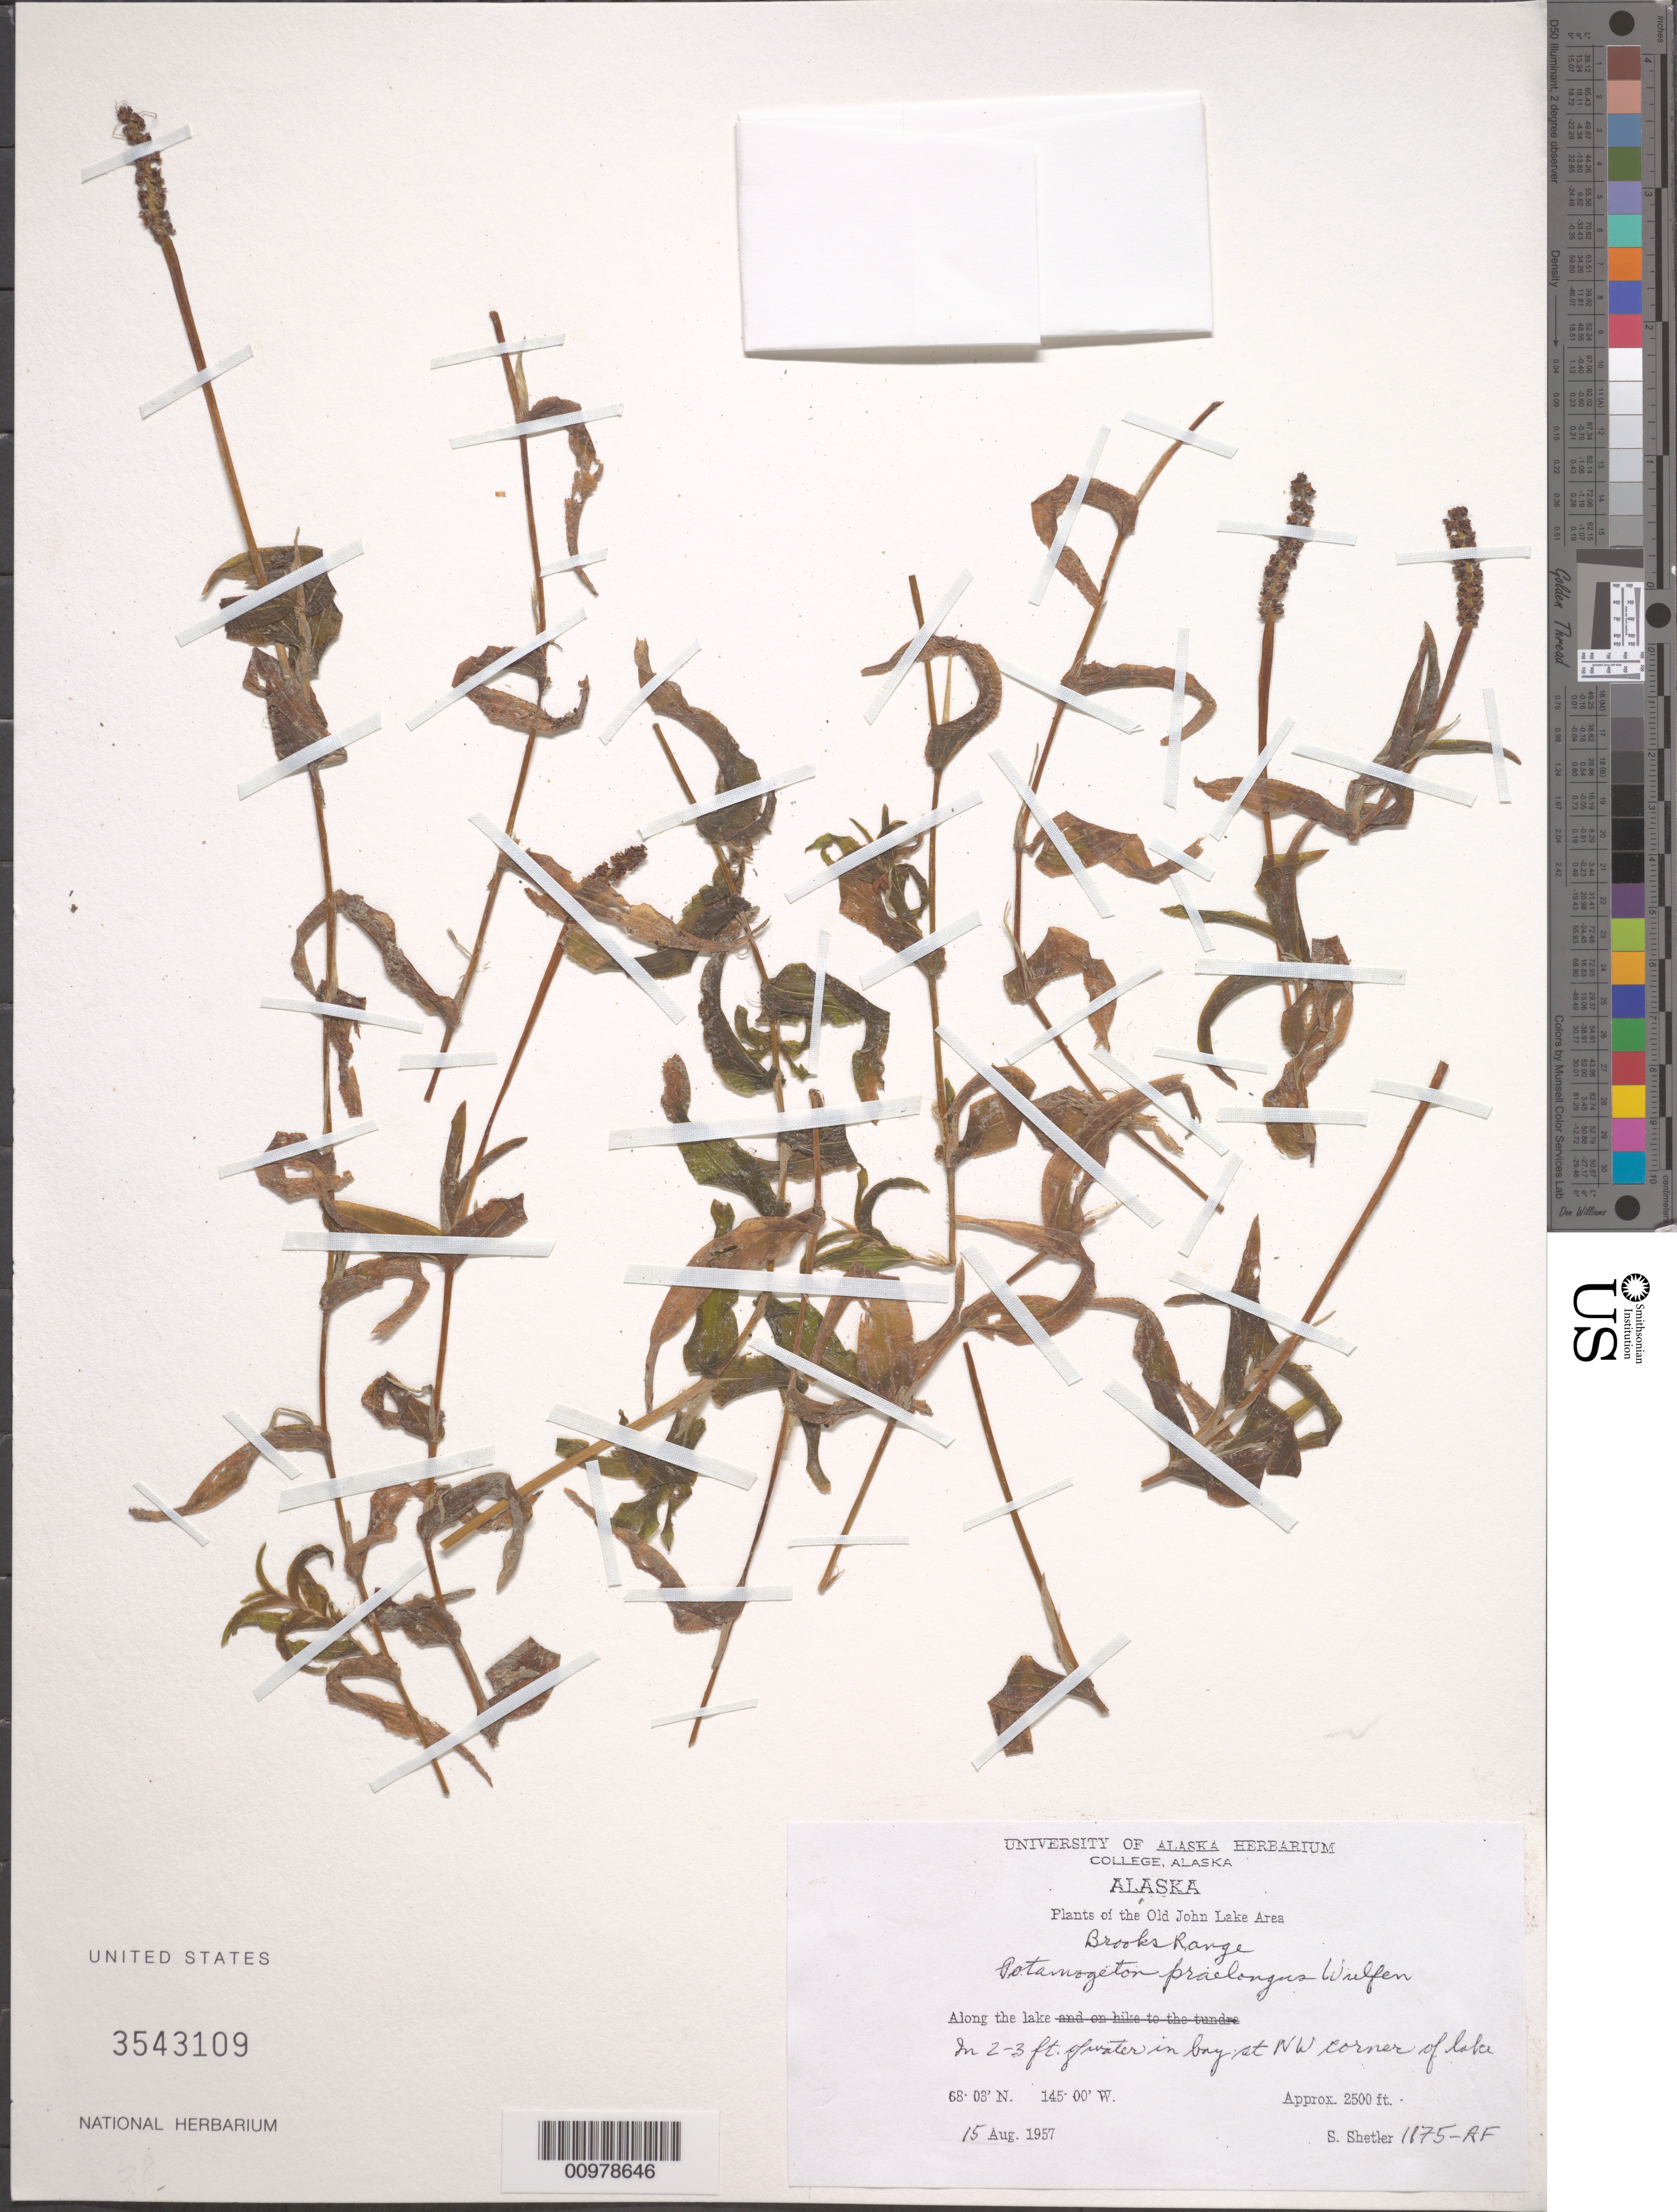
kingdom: Plantae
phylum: Tracheophyta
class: Liliopsida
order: Alismatales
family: Potamogetonaceae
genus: Potamogeton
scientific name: Potamogeton praelongus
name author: Wulfen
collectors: S. Shetler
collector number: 1175-AF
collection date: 1957-08-15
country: United States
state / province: Alaska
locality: Old John Lake Area. Brooks Range. Along the lake. In bay at NW corner of lake.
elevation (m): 762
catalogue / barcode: US 3543109